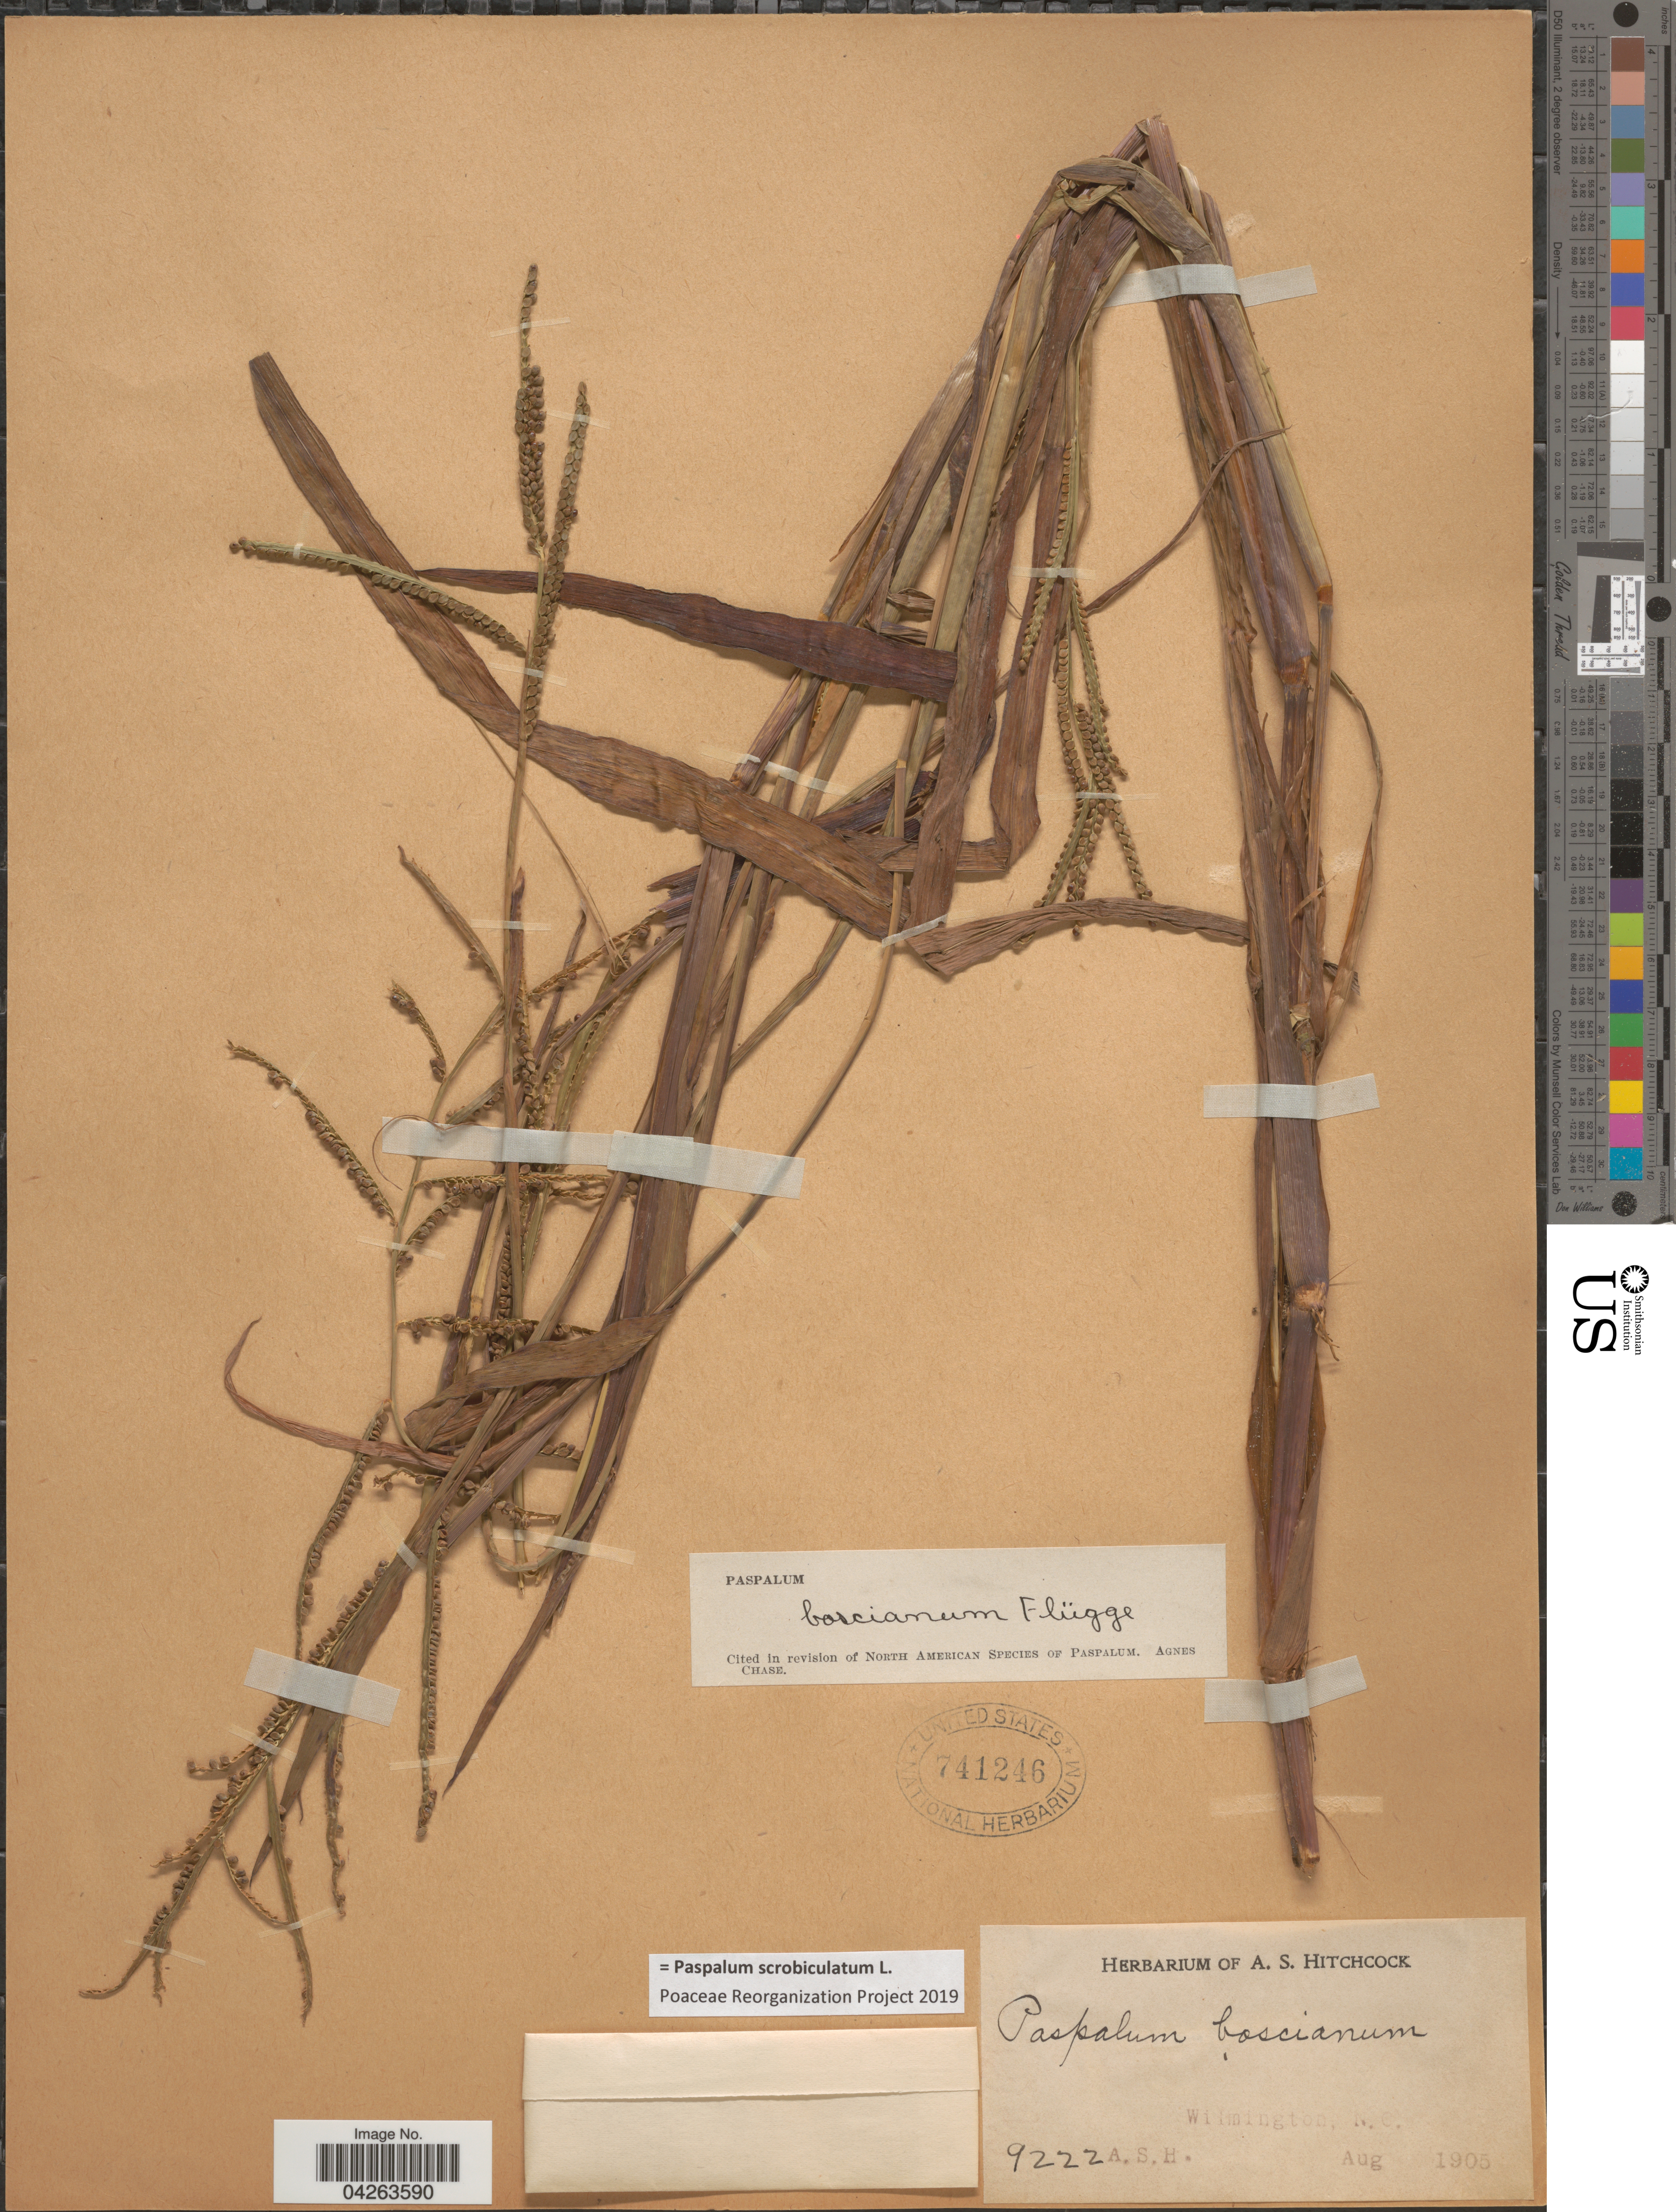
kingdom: Plantae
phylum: Tracheophyta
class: Liliopsida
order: Poales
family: Poaceae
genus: Paspalum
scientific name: Paspalum scrobiculatum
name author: L.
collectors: A. S. Hitchcock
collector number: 9222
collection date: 1905-08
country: United States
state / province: North Carolina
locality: Wilmington.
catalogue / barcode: US 741246